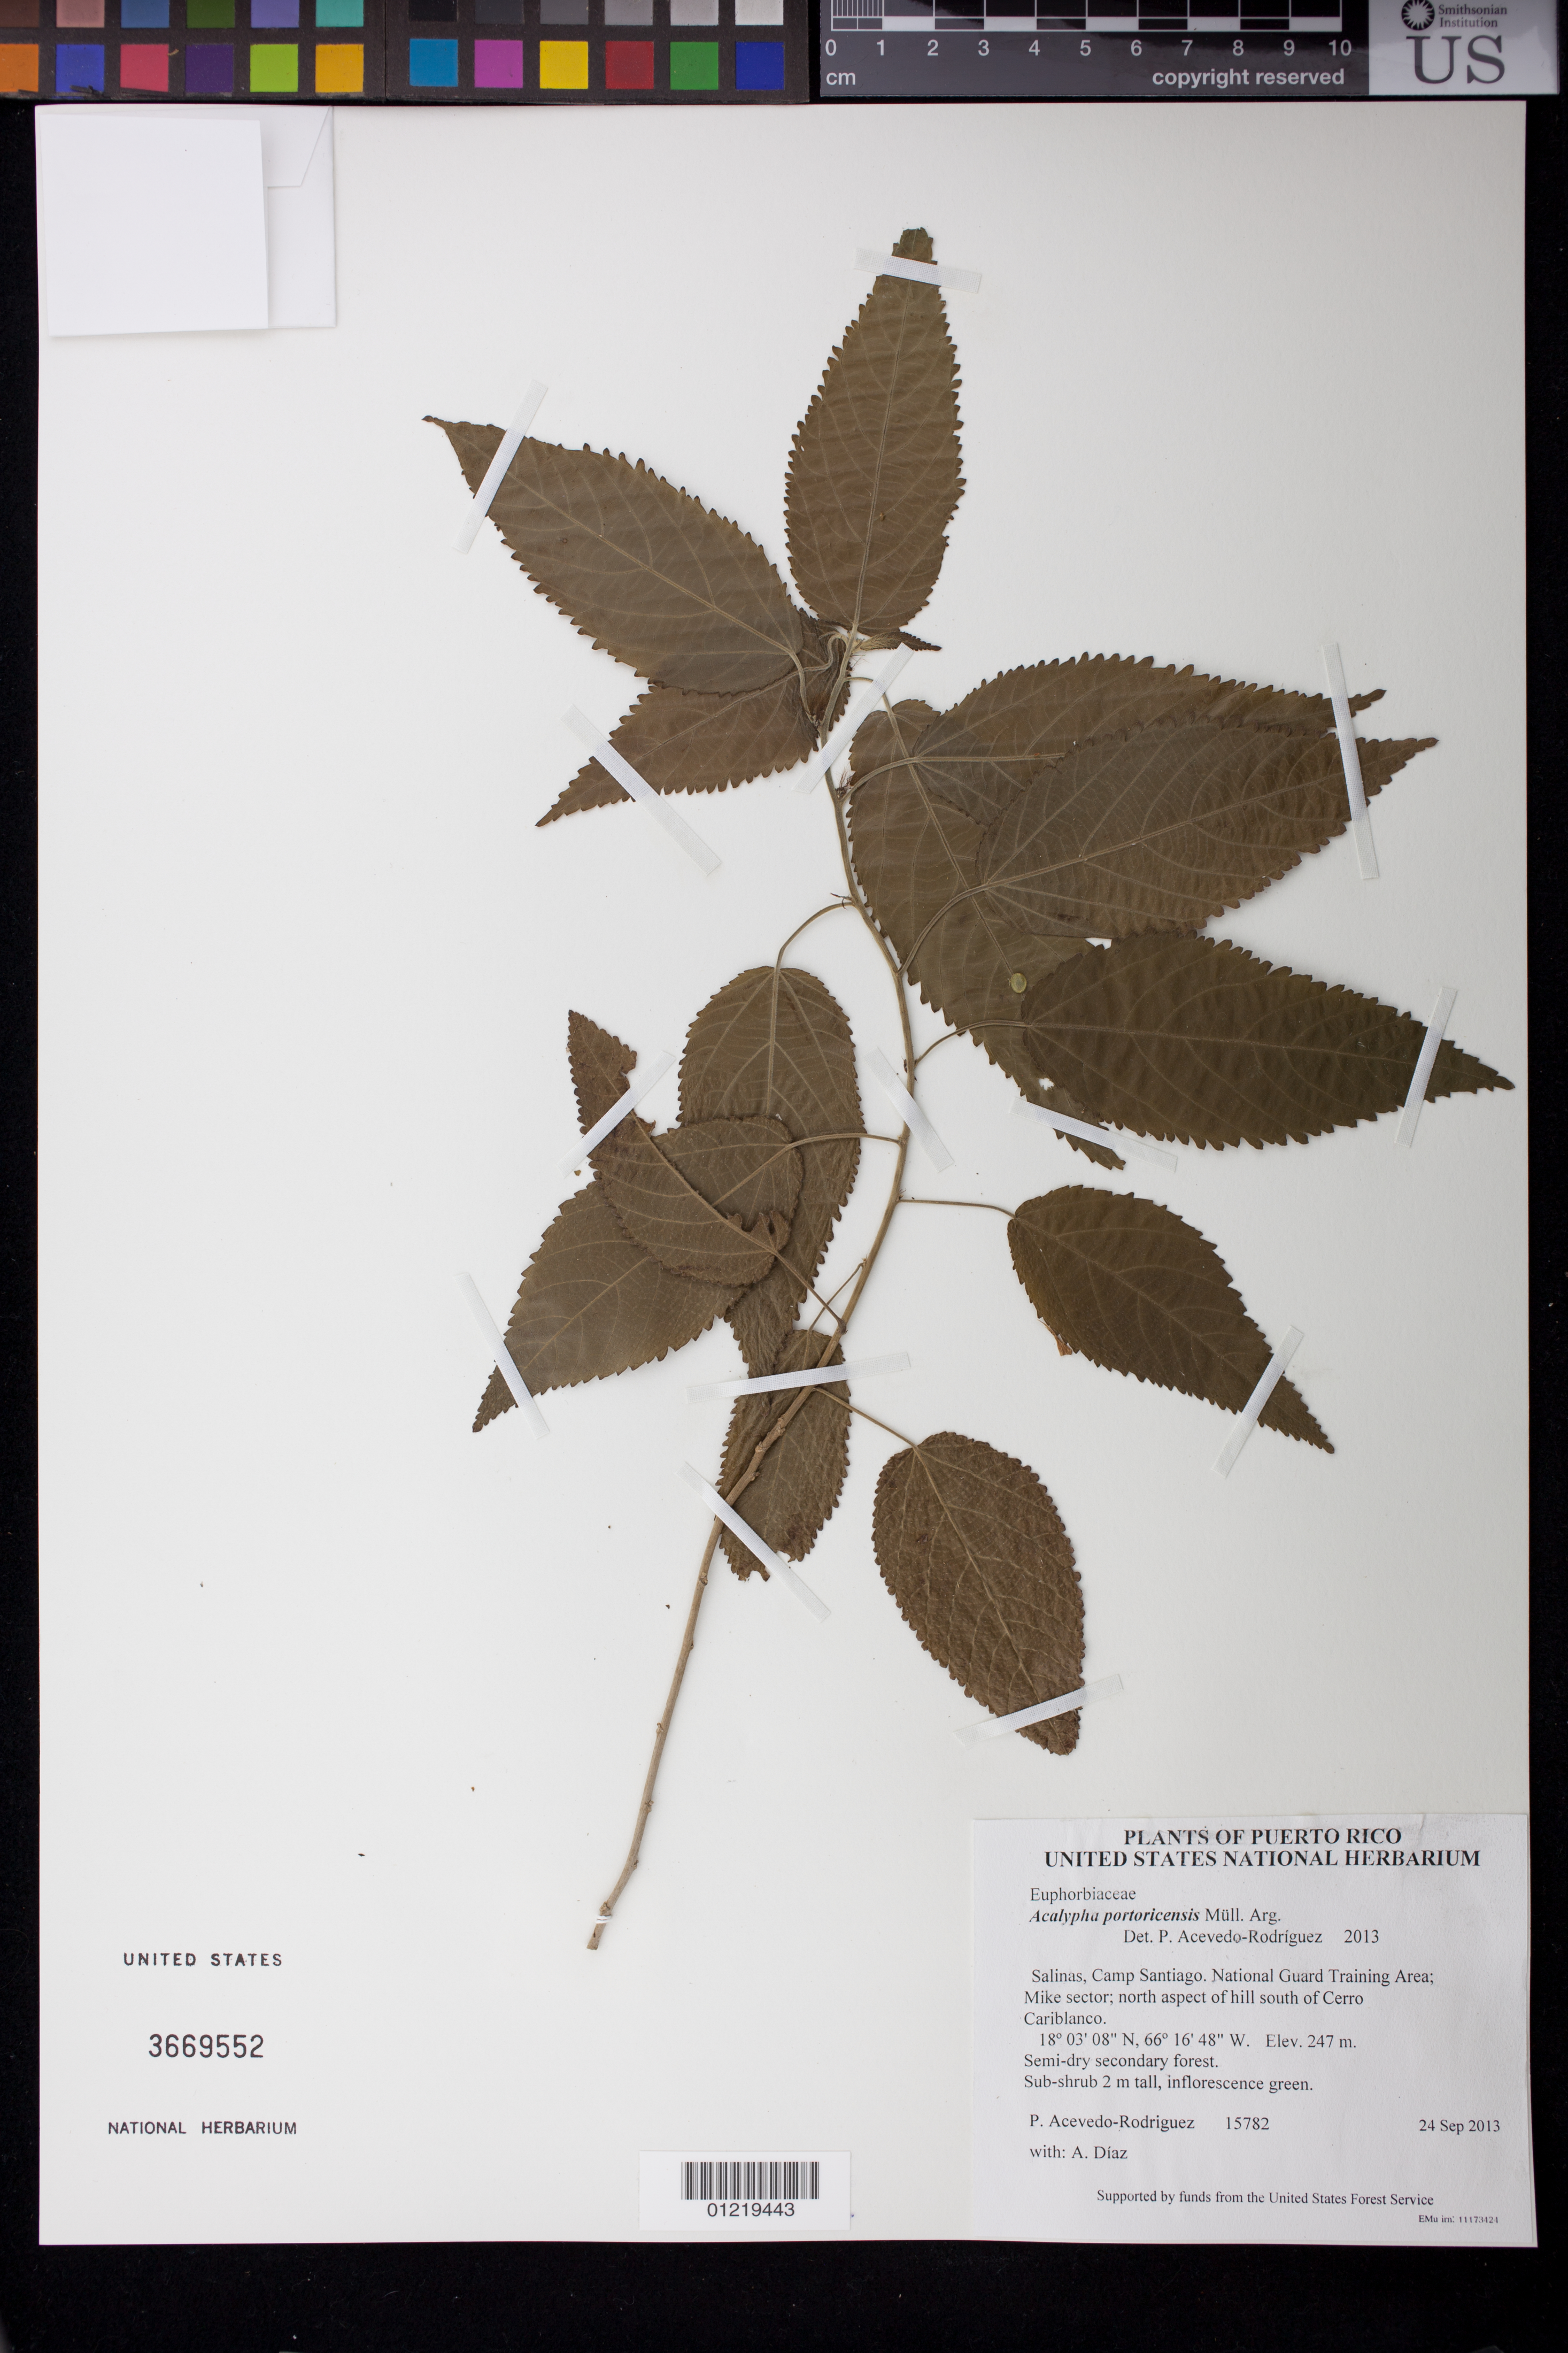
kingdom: Plantae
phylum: Tracheophyta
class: Magnoliopsida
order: Malpighiales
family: Euphorbiaceae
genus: Acalypha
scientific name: Acalypha portoricensis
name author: Müll. Arg.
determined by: Acevedo-Rodríguez, P., (BOT), Smithsonian Institution - National Museum of Natural History (UNITED STATES)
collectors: P. Acevedo-Rodr. & A. Díaz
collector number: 15782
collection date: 2013-09-24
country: Puerto Rico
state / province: Salinas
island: Puerto Rico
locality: Camp Santiago. National Guard Training Area; Mike sector; north aspect of hill south of Cerro Cariblanco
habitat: Semi-dry secondary forest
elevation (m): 247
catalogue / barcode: US 3669552